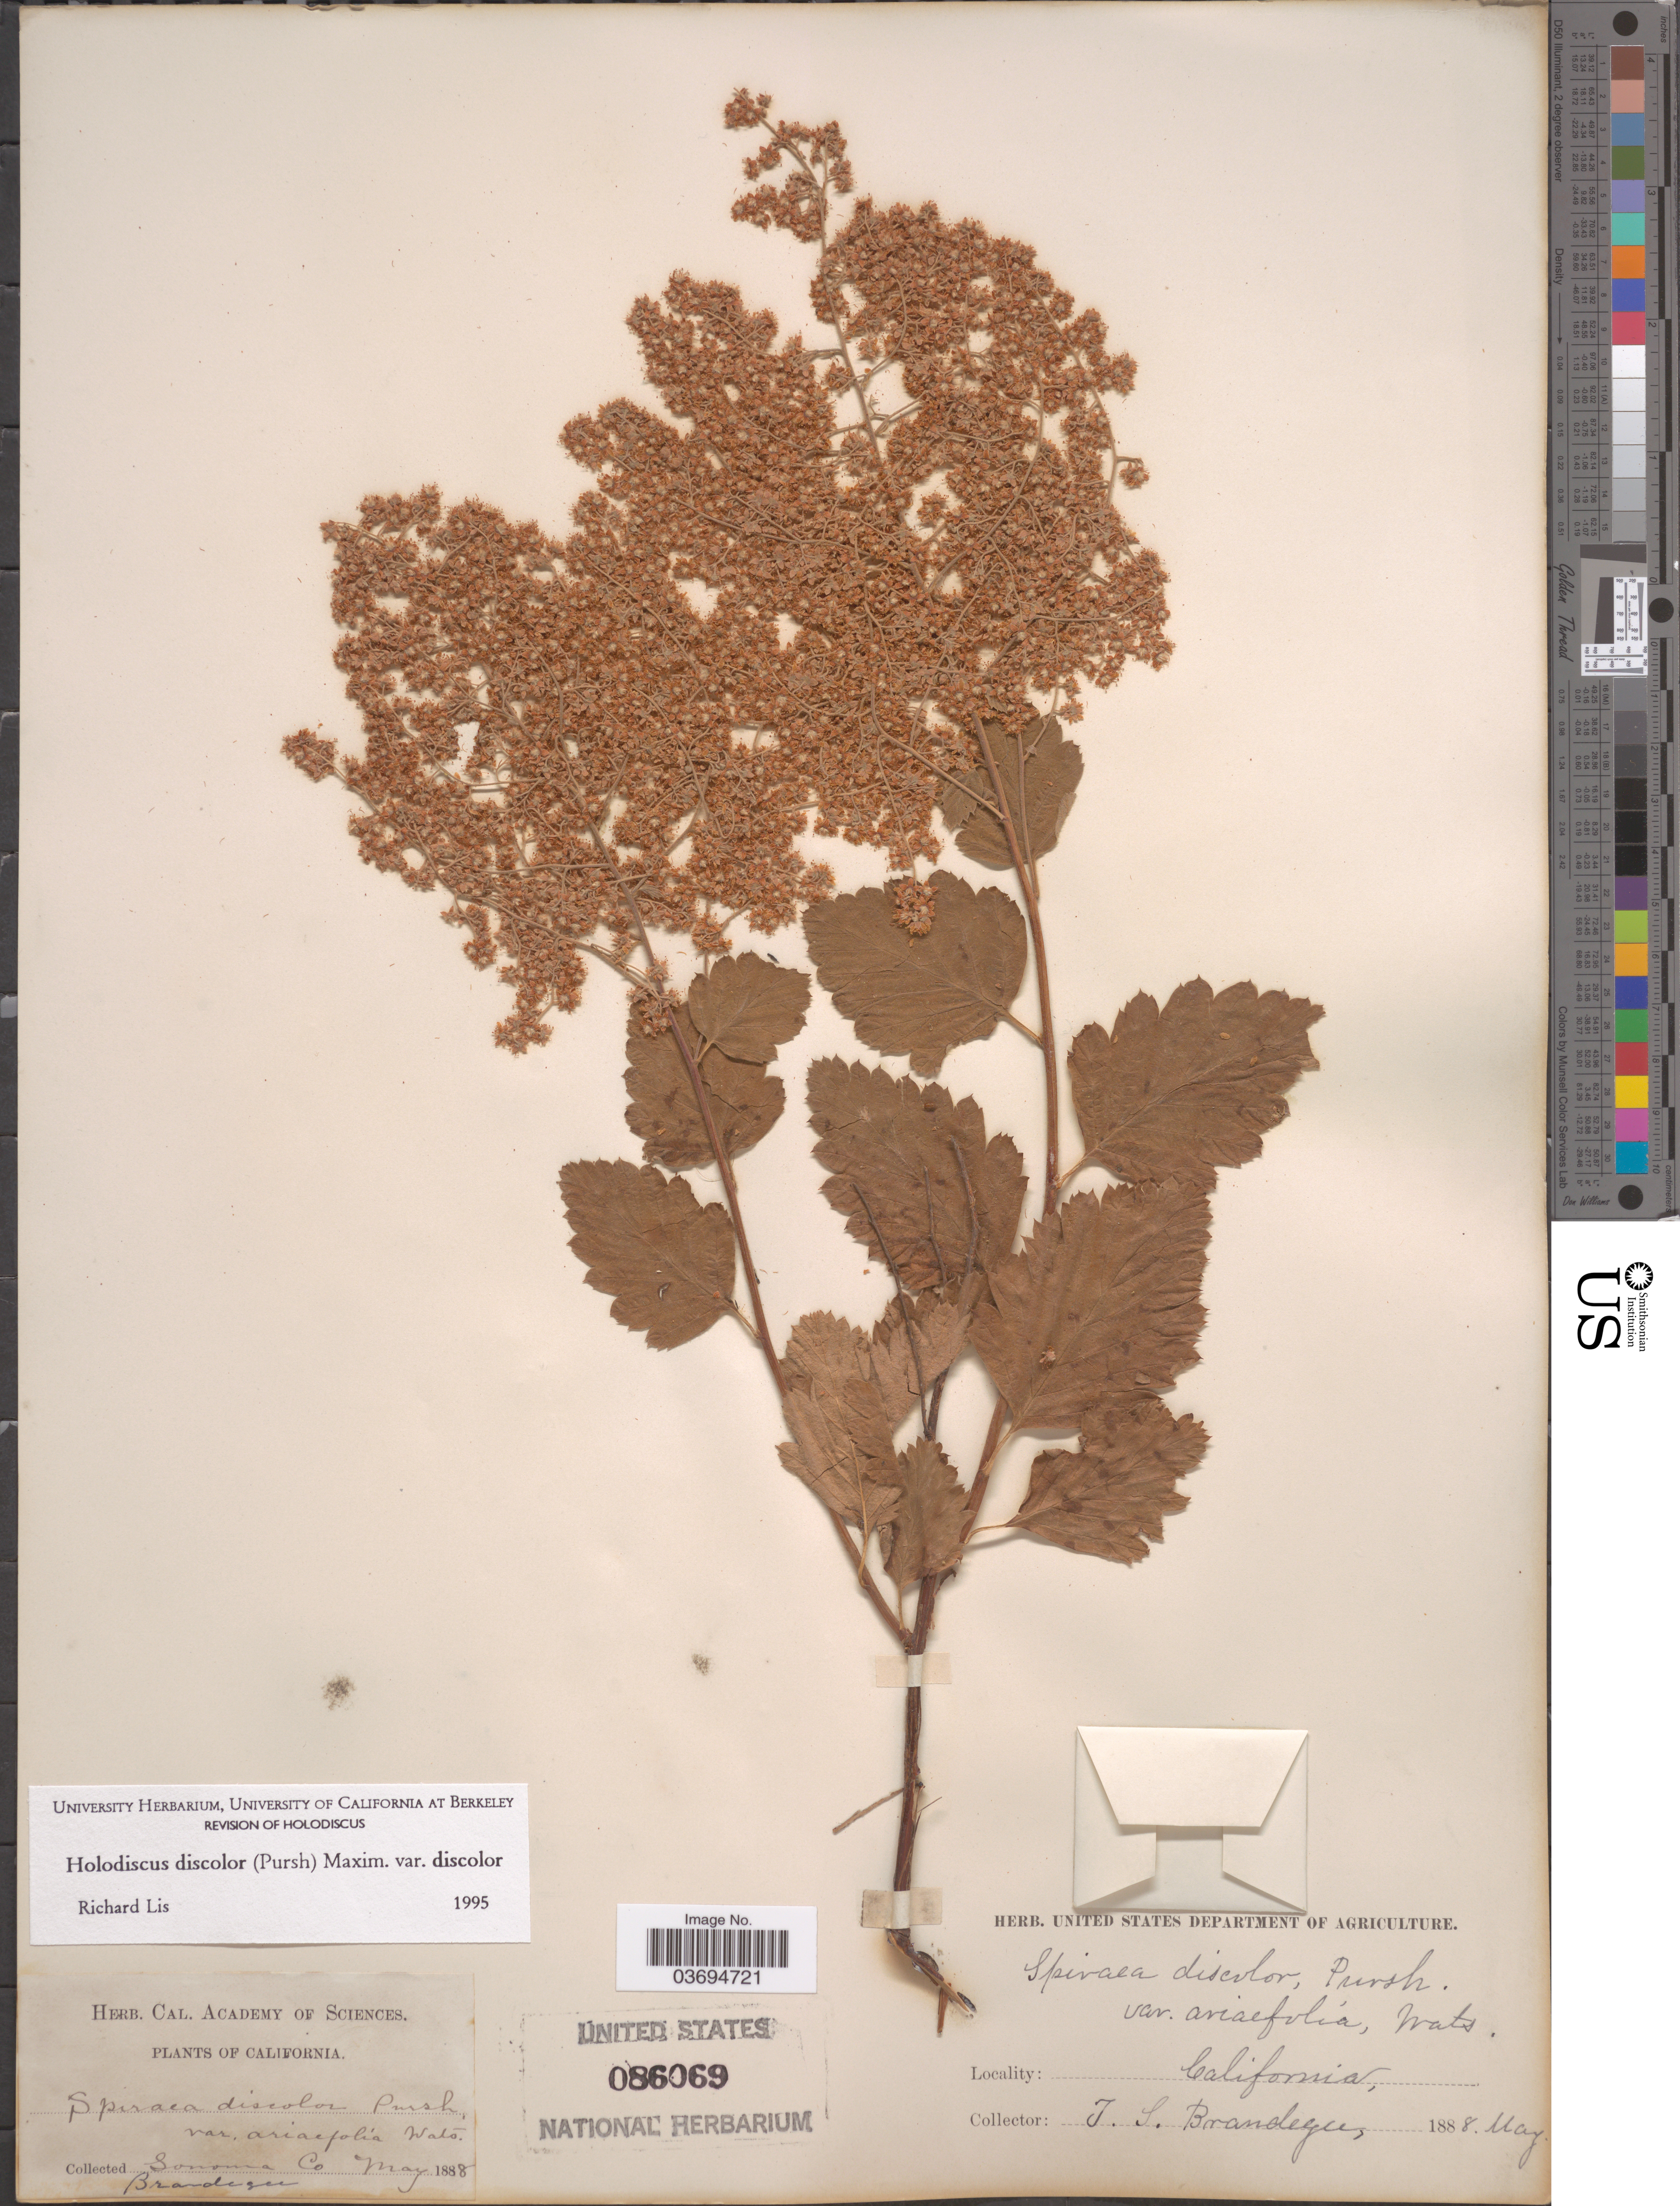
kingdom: Plantae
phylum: Tracheophyta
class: Magnoliopsida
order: Rosales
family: Rosaceae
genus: Holodiscus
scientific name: Holodiscus discolor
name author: (Pursh) Maxim.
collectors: J. S. Brandegee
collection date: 1888-05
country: United States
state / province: California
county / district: Sonoma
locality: Sonoma Co.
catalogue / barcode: US 86069